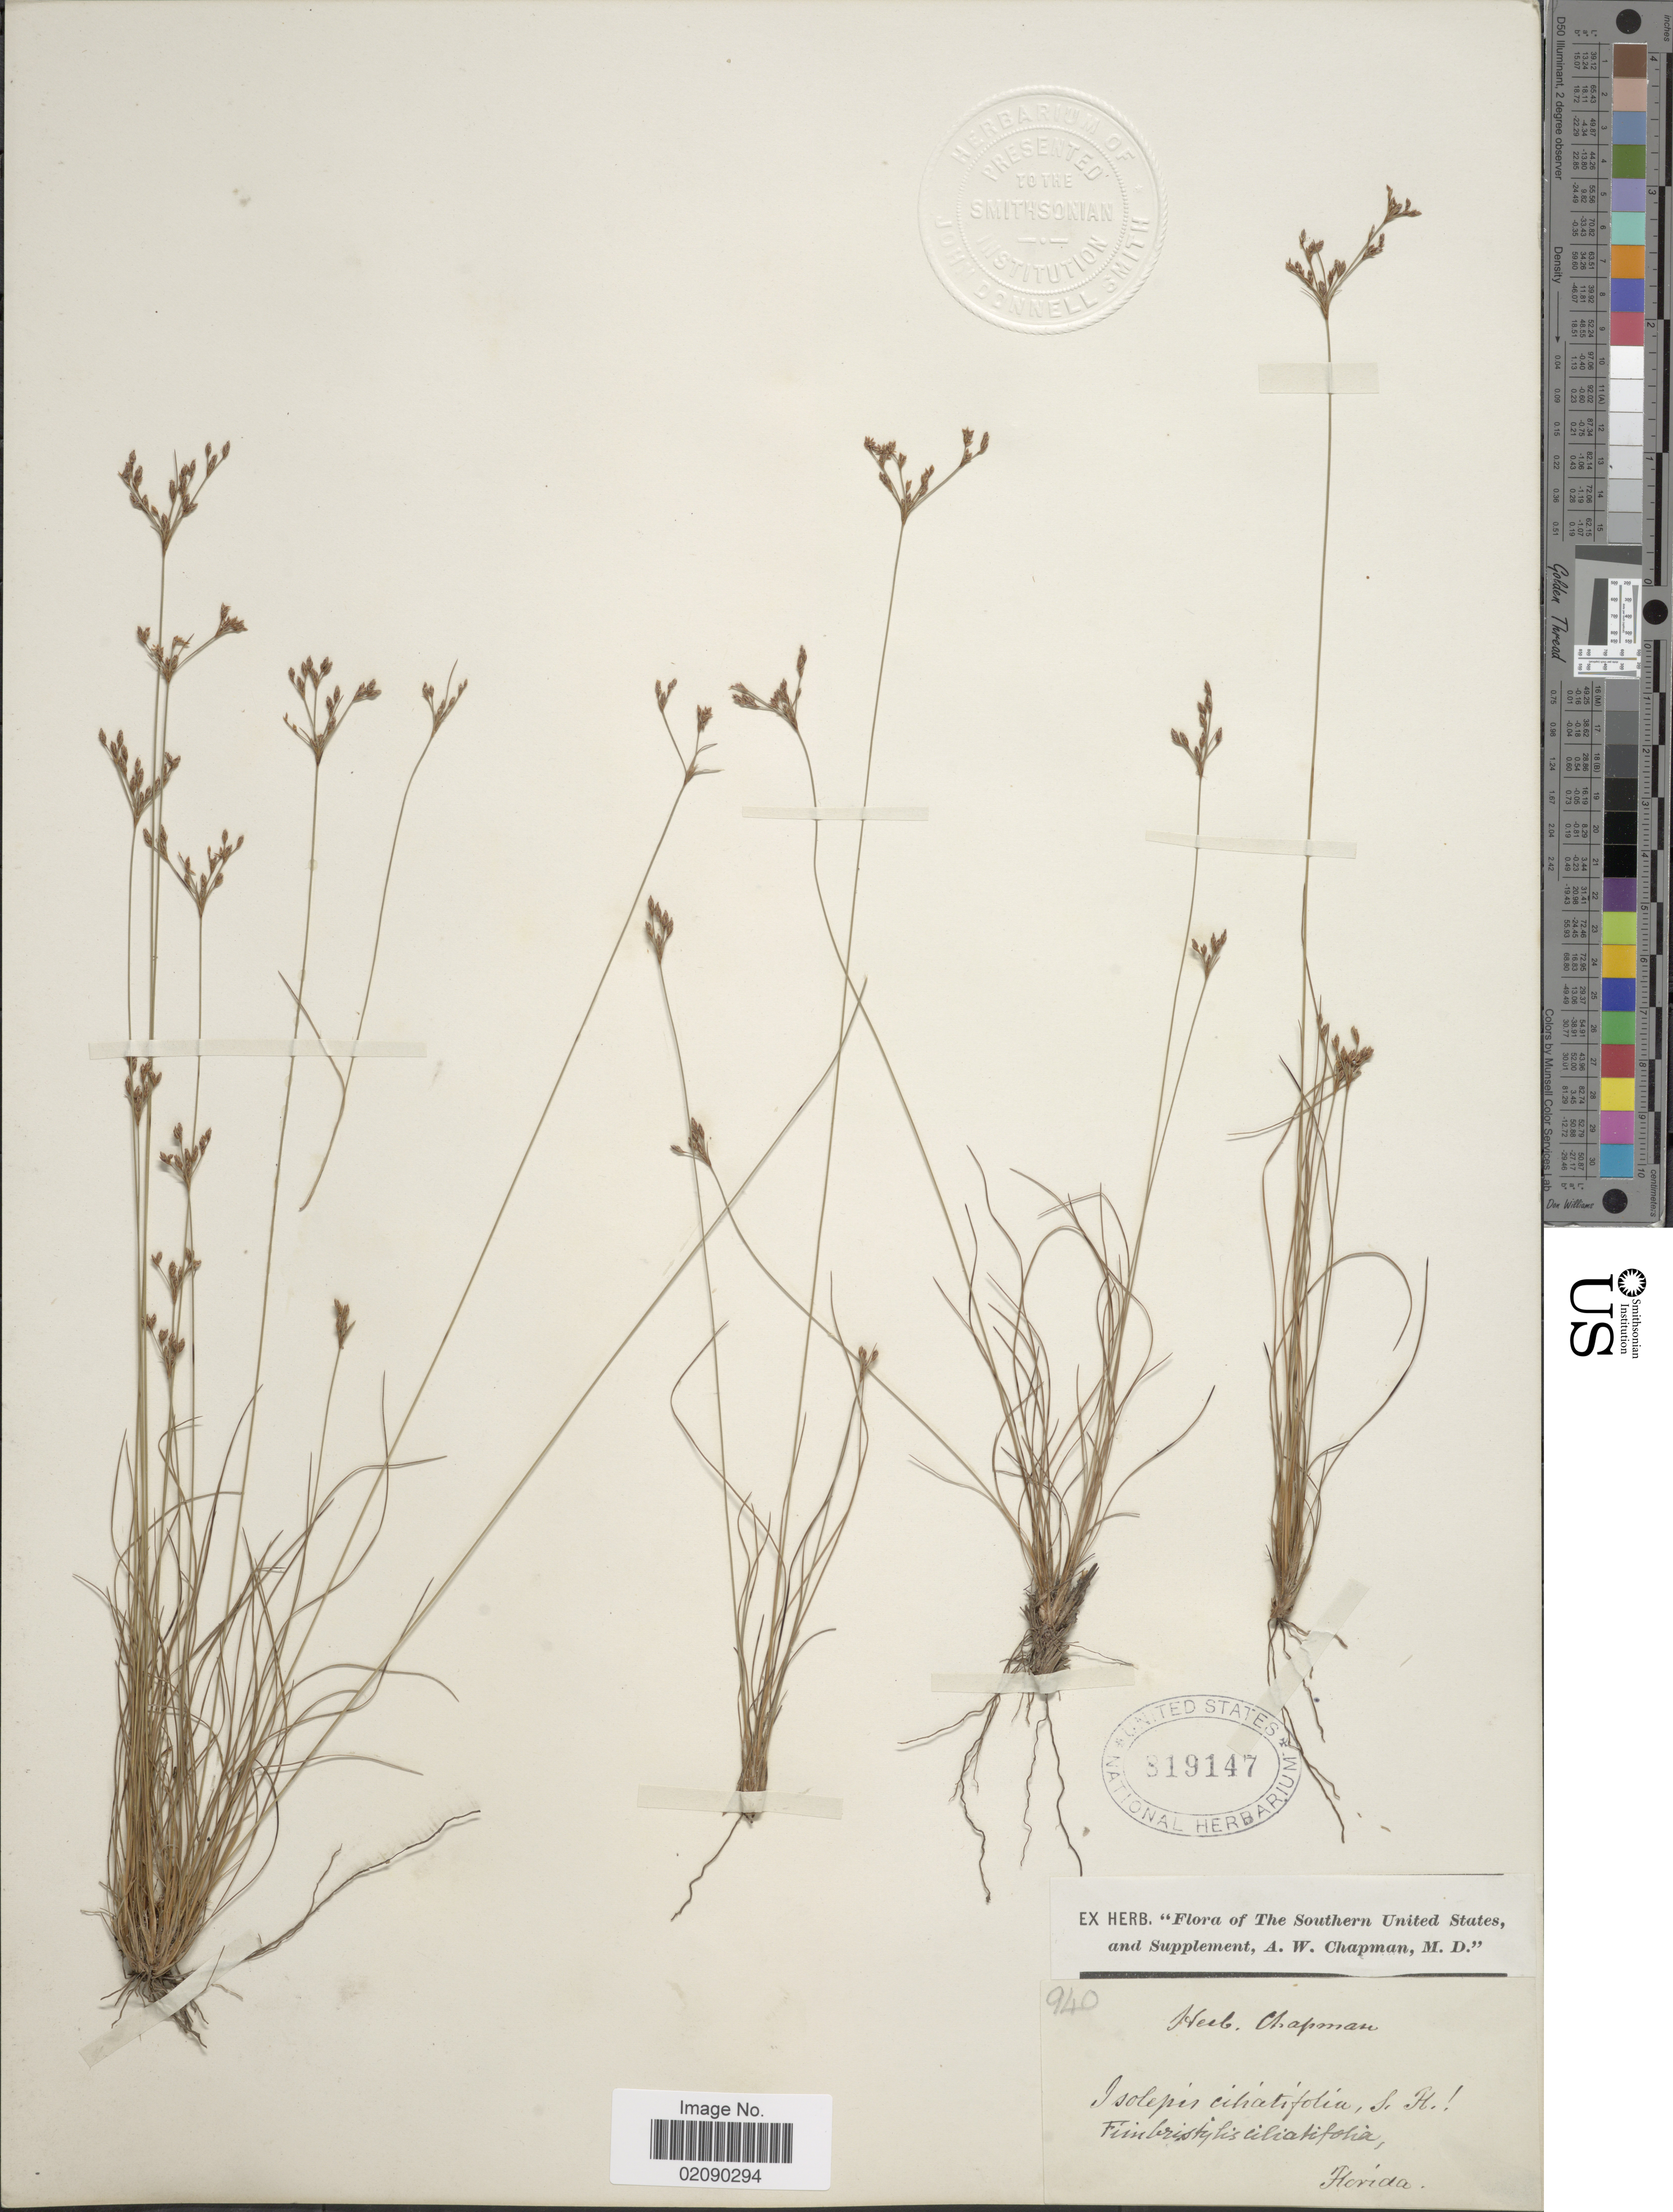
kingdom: Plantae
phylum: Tracheophyta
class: Liliopsida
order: Poales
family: Cyperaceae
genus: Bulbostylis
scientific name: Bulbostylis ciliatifolia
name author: (Elliott) Fernald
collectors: ex herb. Chapman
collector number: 940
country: United States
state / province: Florida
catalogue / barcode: US 819147